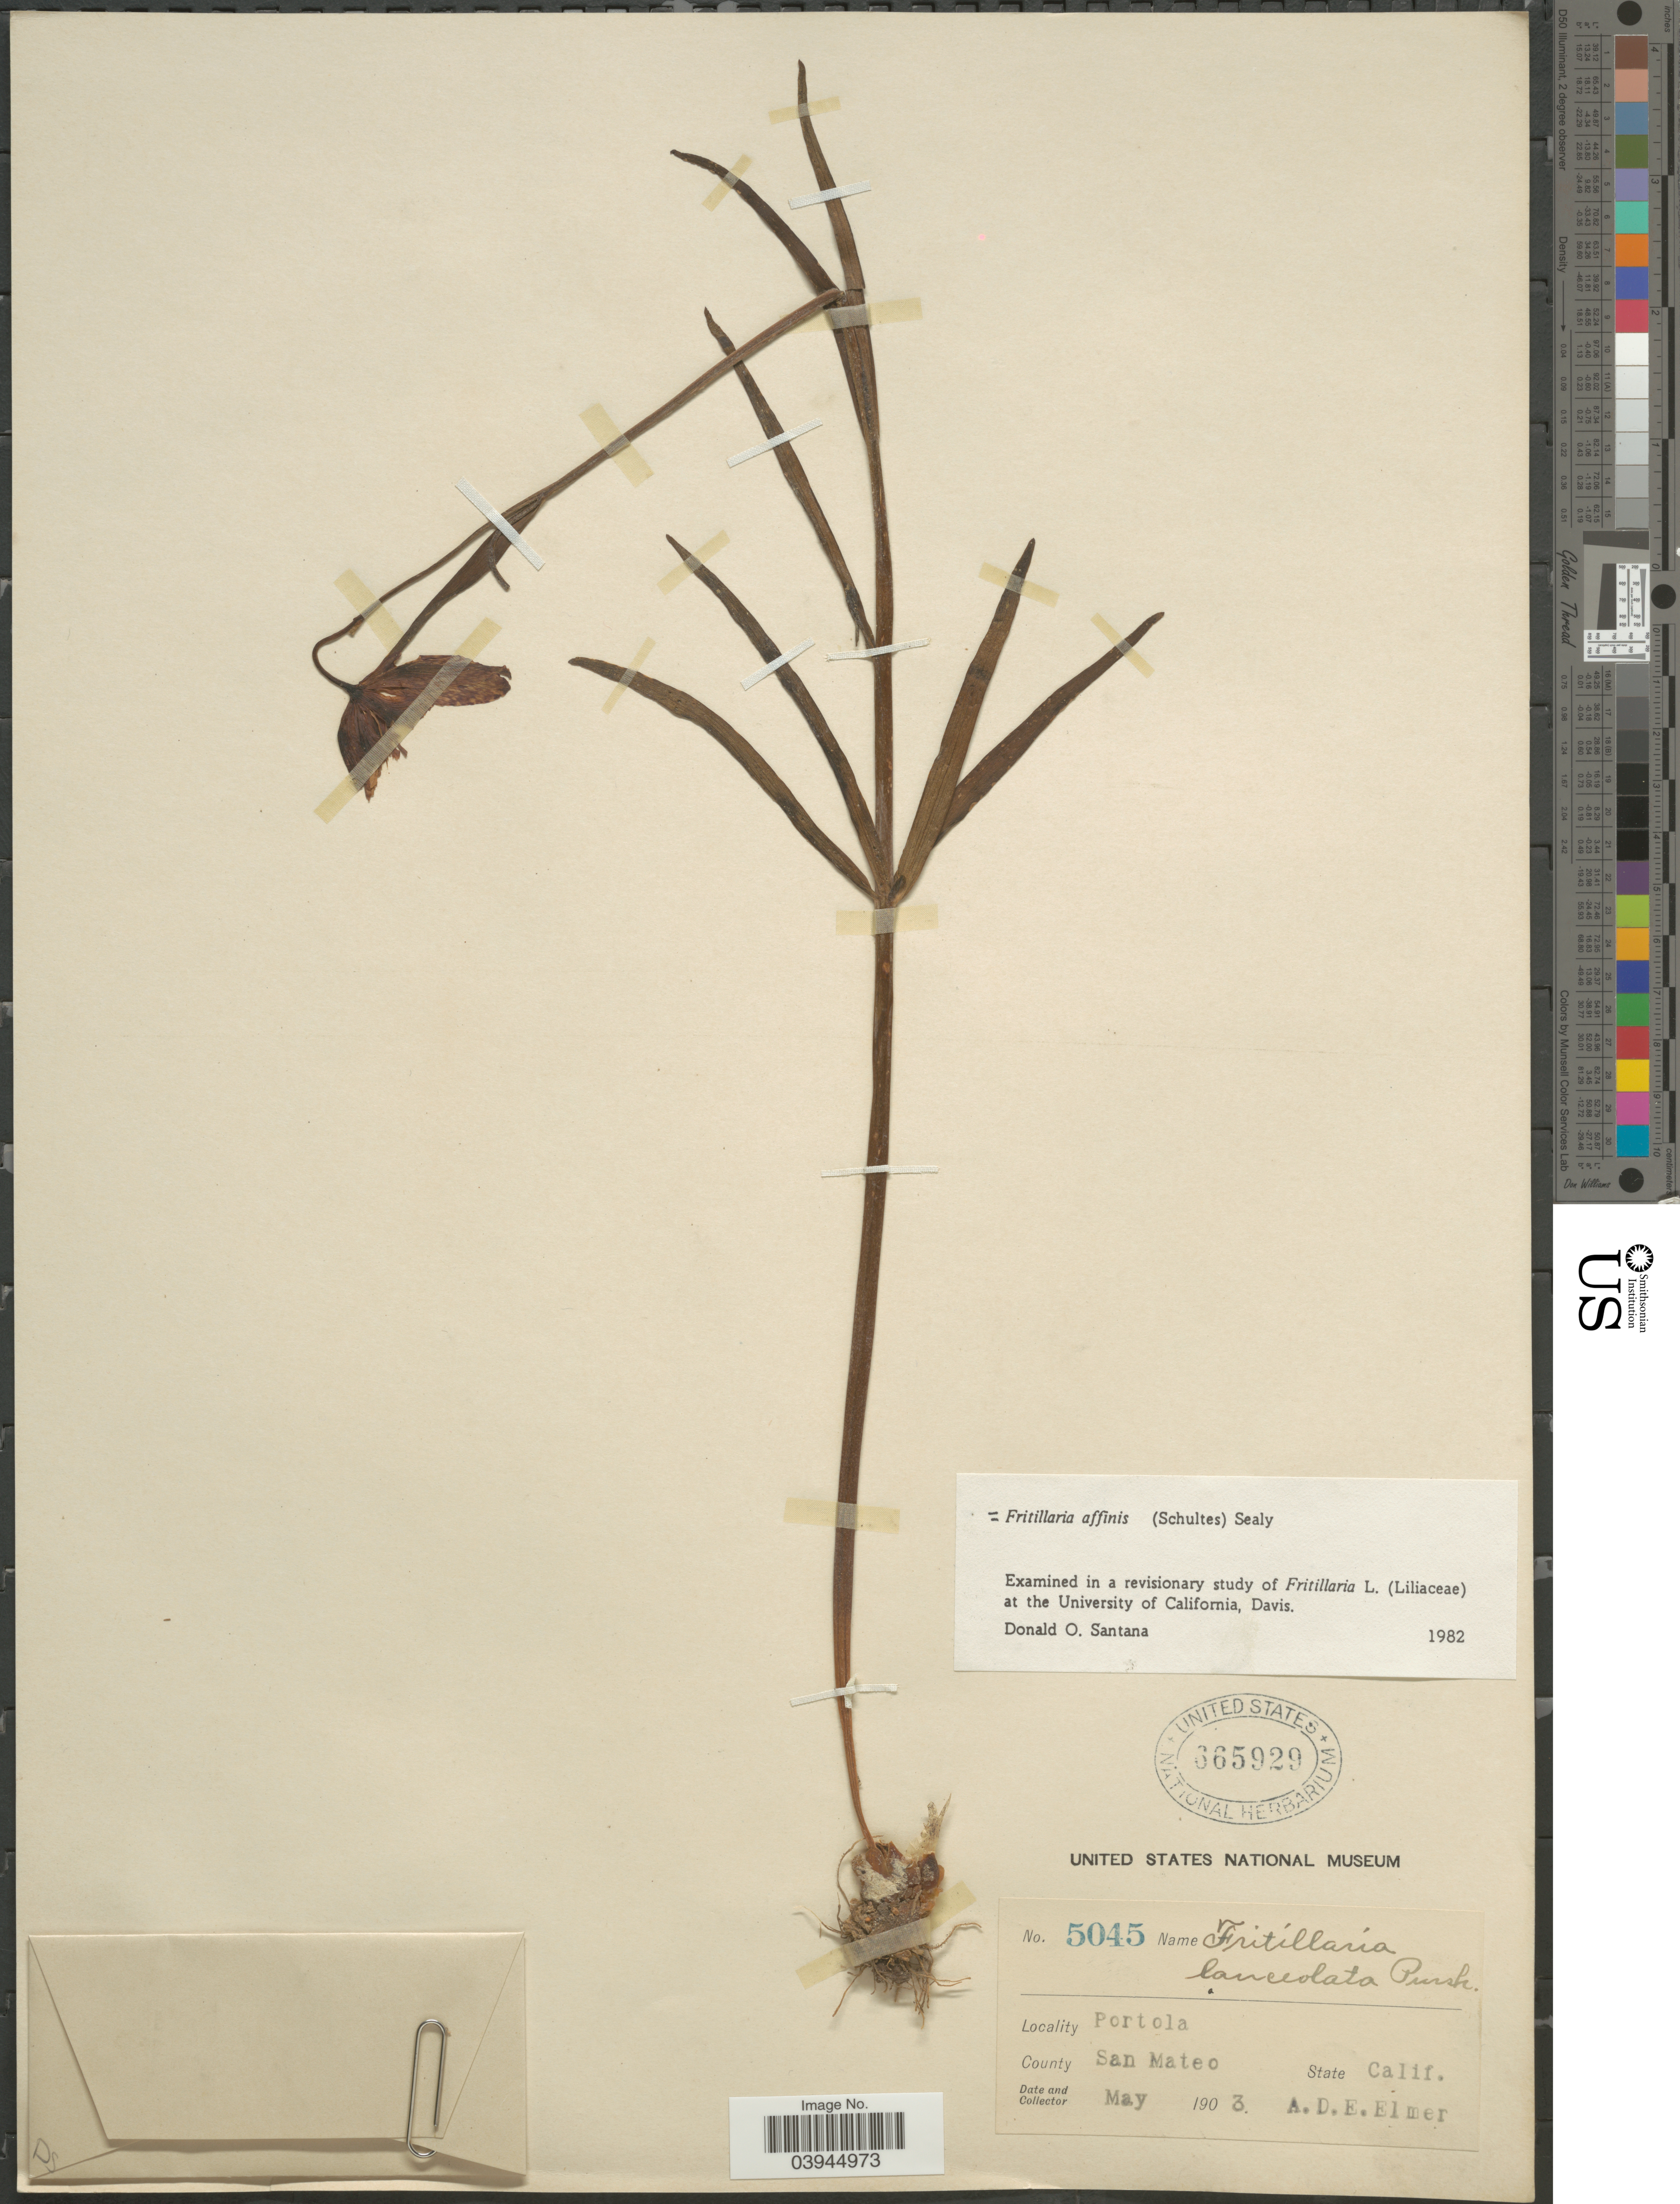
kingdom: Plantae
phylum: Tracheophyta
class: Liliopsida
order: Liliales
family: Liliaceae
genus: Fritillaria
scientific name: Fritillaria affinis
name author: (Schult. & Schult. f.) Sealy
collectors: A. D. E. Elmer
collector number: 5045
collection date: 1903-05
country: United States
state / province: California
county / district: San Mateo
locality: Portola. County San Mateo.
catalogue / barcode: US 665929